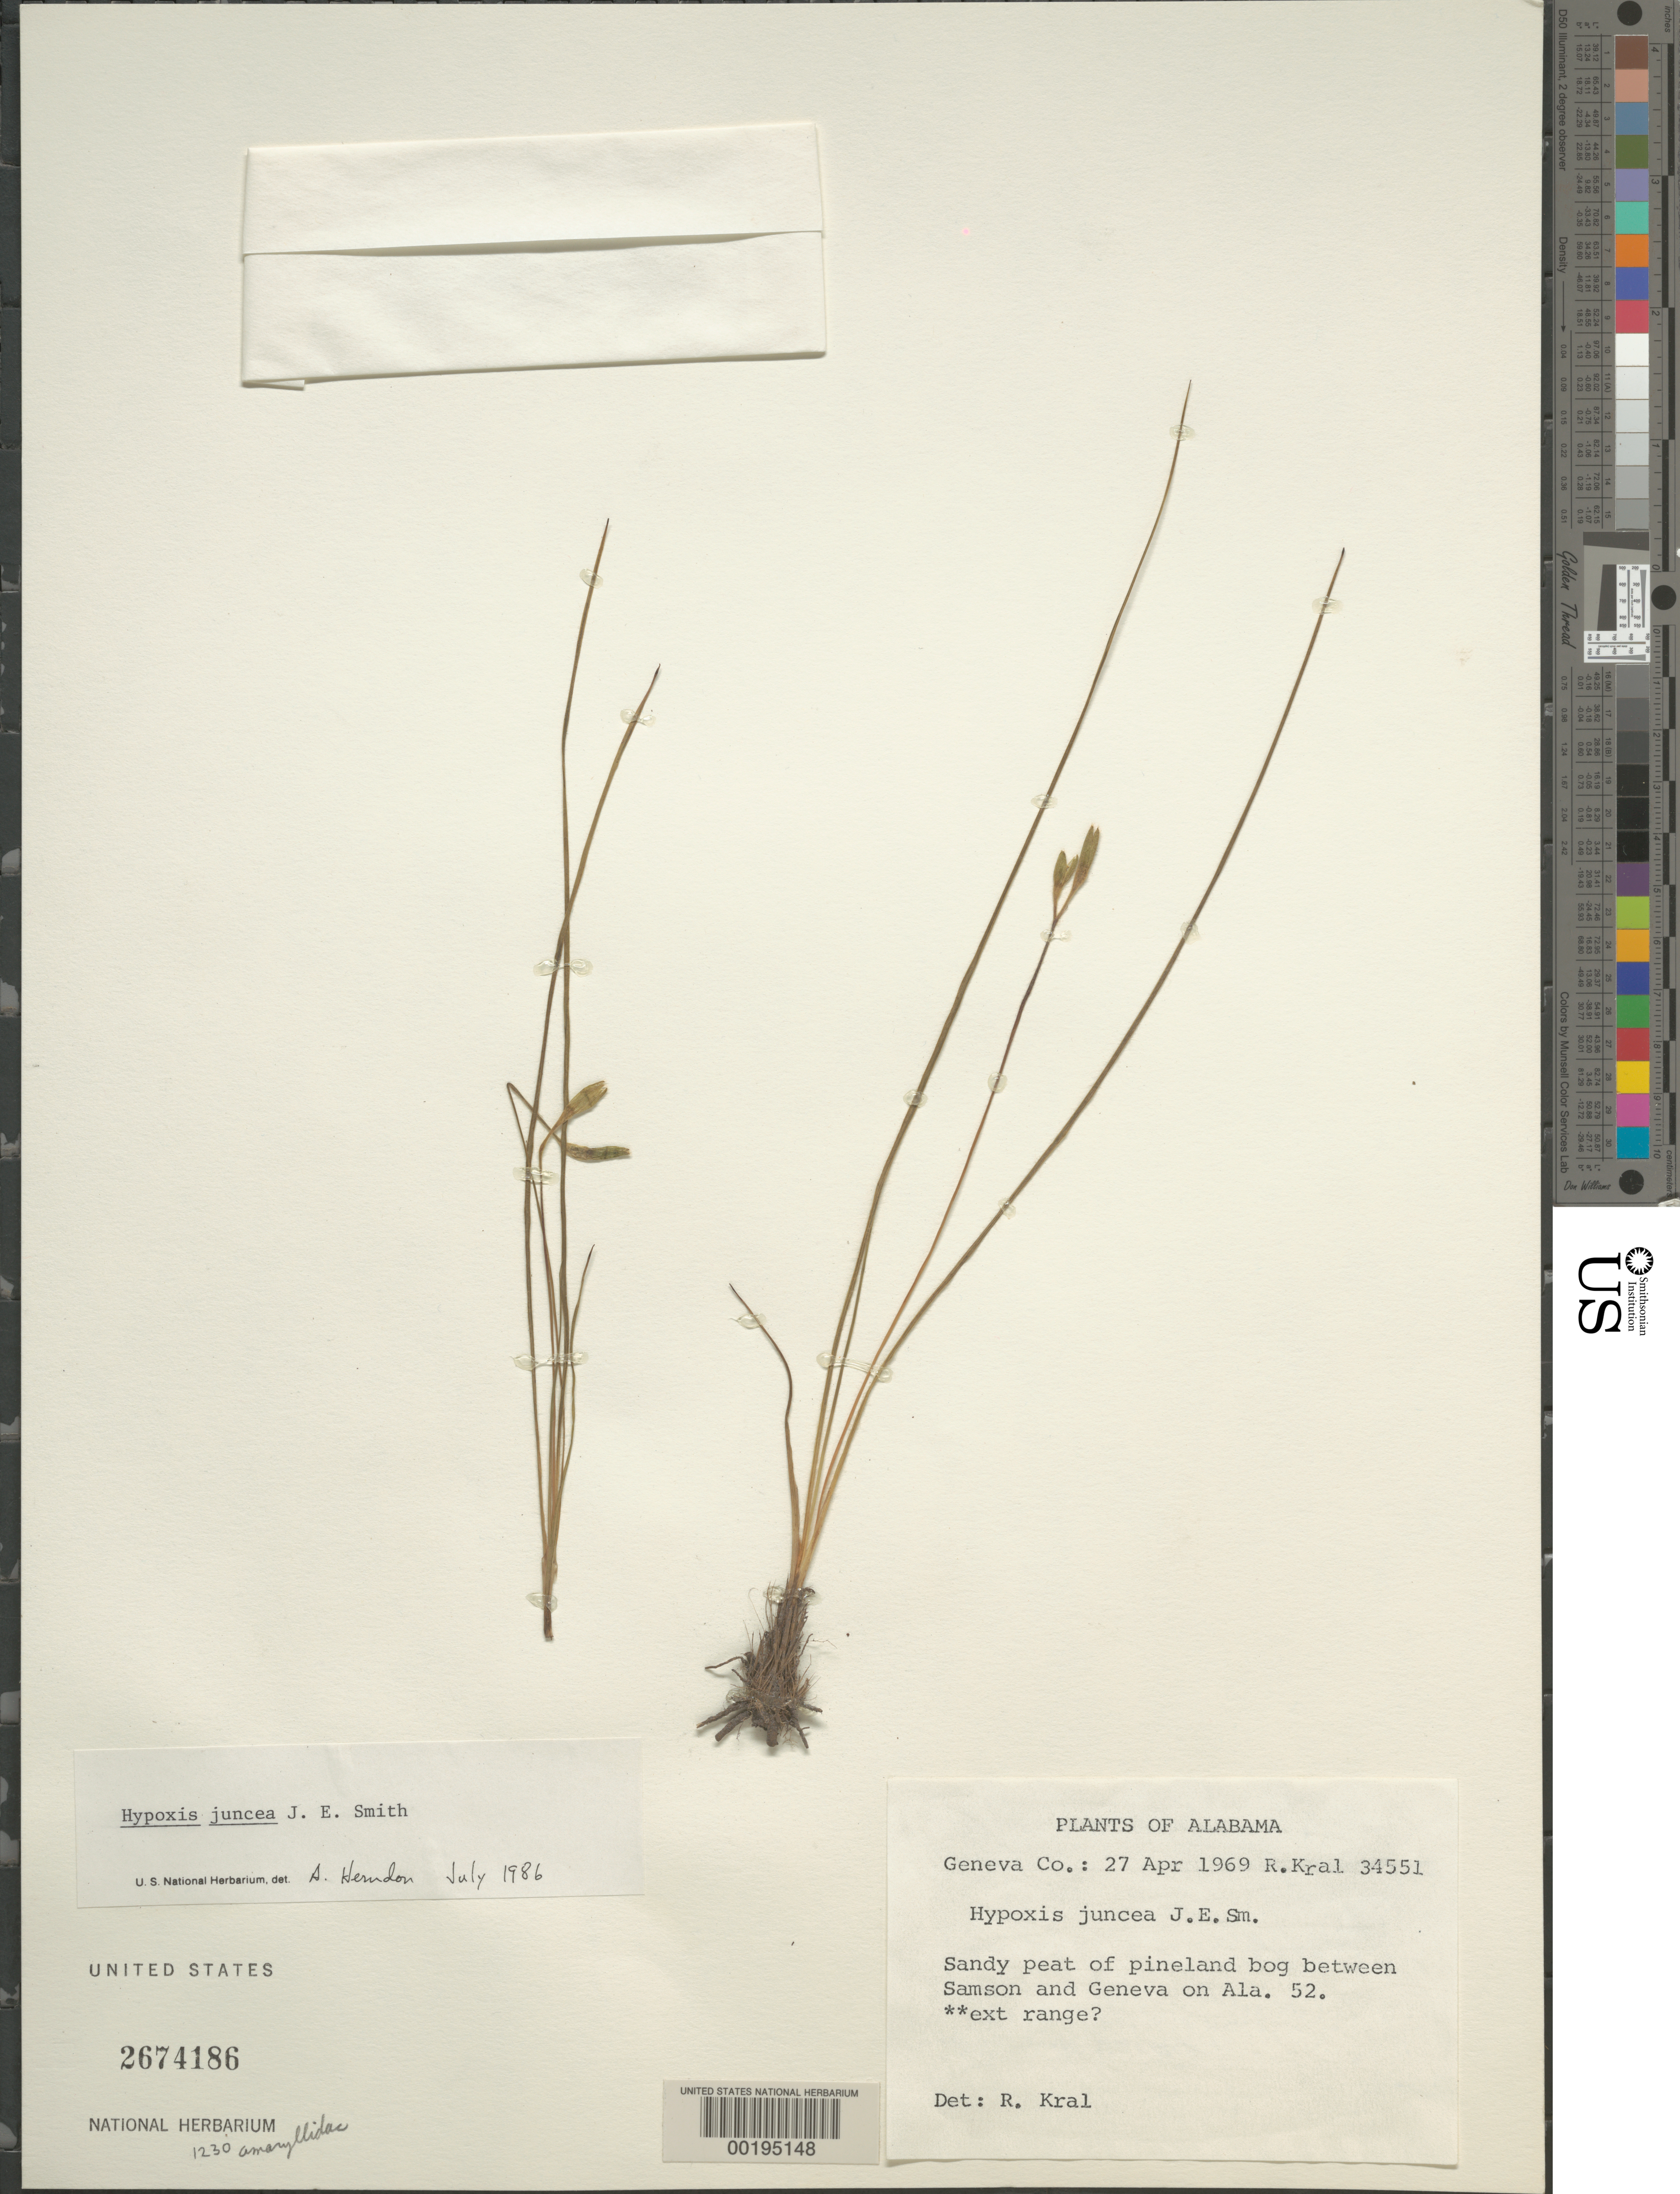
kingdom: Plantae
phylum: Tracheophyta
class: Liliopsida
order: Asparagales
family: Hypoxidaceae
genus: Hypoxis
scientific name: Hypoxis juncea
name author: Small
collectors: R. Kral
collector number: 34551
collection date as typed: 27 Apr 1969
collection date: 1969-04-27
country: United States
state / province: Alabama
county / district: Geneva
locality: Between samson and geneva on ala 52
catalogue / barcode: US 2674186